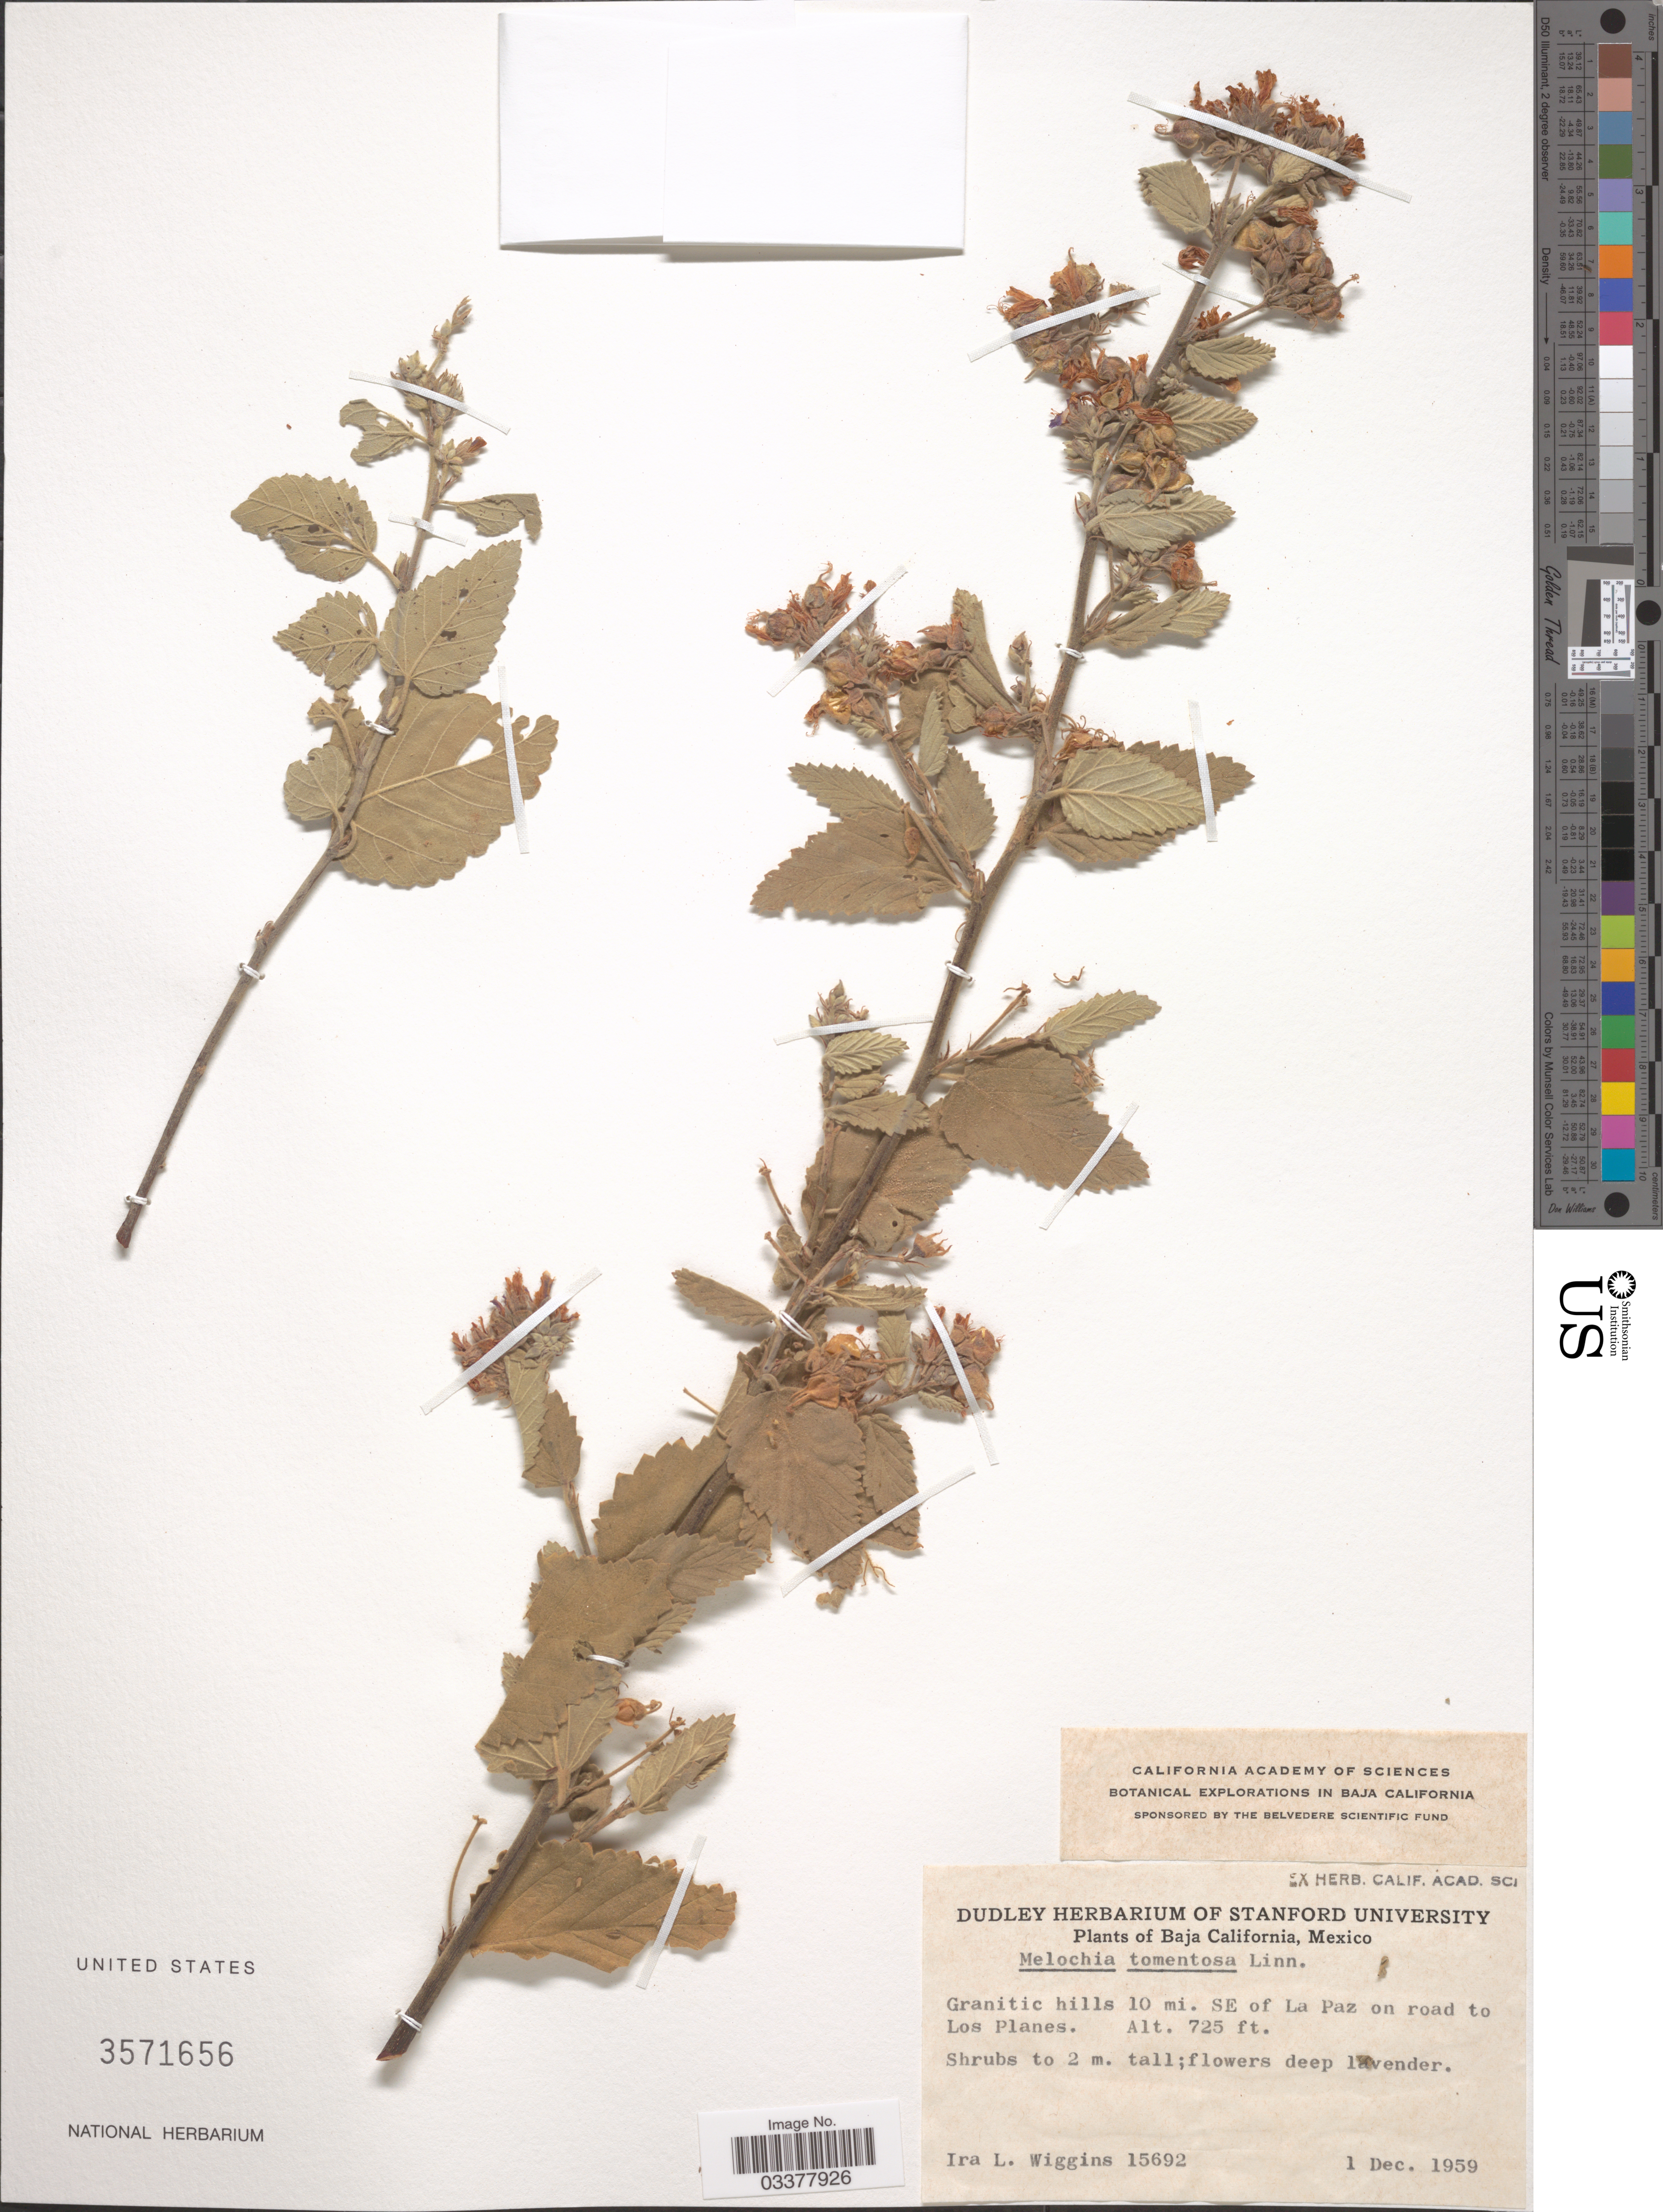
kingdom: Plantae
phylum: Tracheophyta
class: Magnoliopsida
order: Malvales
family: Malvaceae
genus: Melochia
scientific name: Melochia tomentosa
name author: L.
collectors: I. L. Wiggins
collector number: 15692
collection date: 1959-12-01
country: Mexico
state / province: Baja California Sur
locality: Granitic hills 10 mi. SE of La Paz on road to Los Planes.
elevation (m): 221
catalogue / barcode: US 3571656